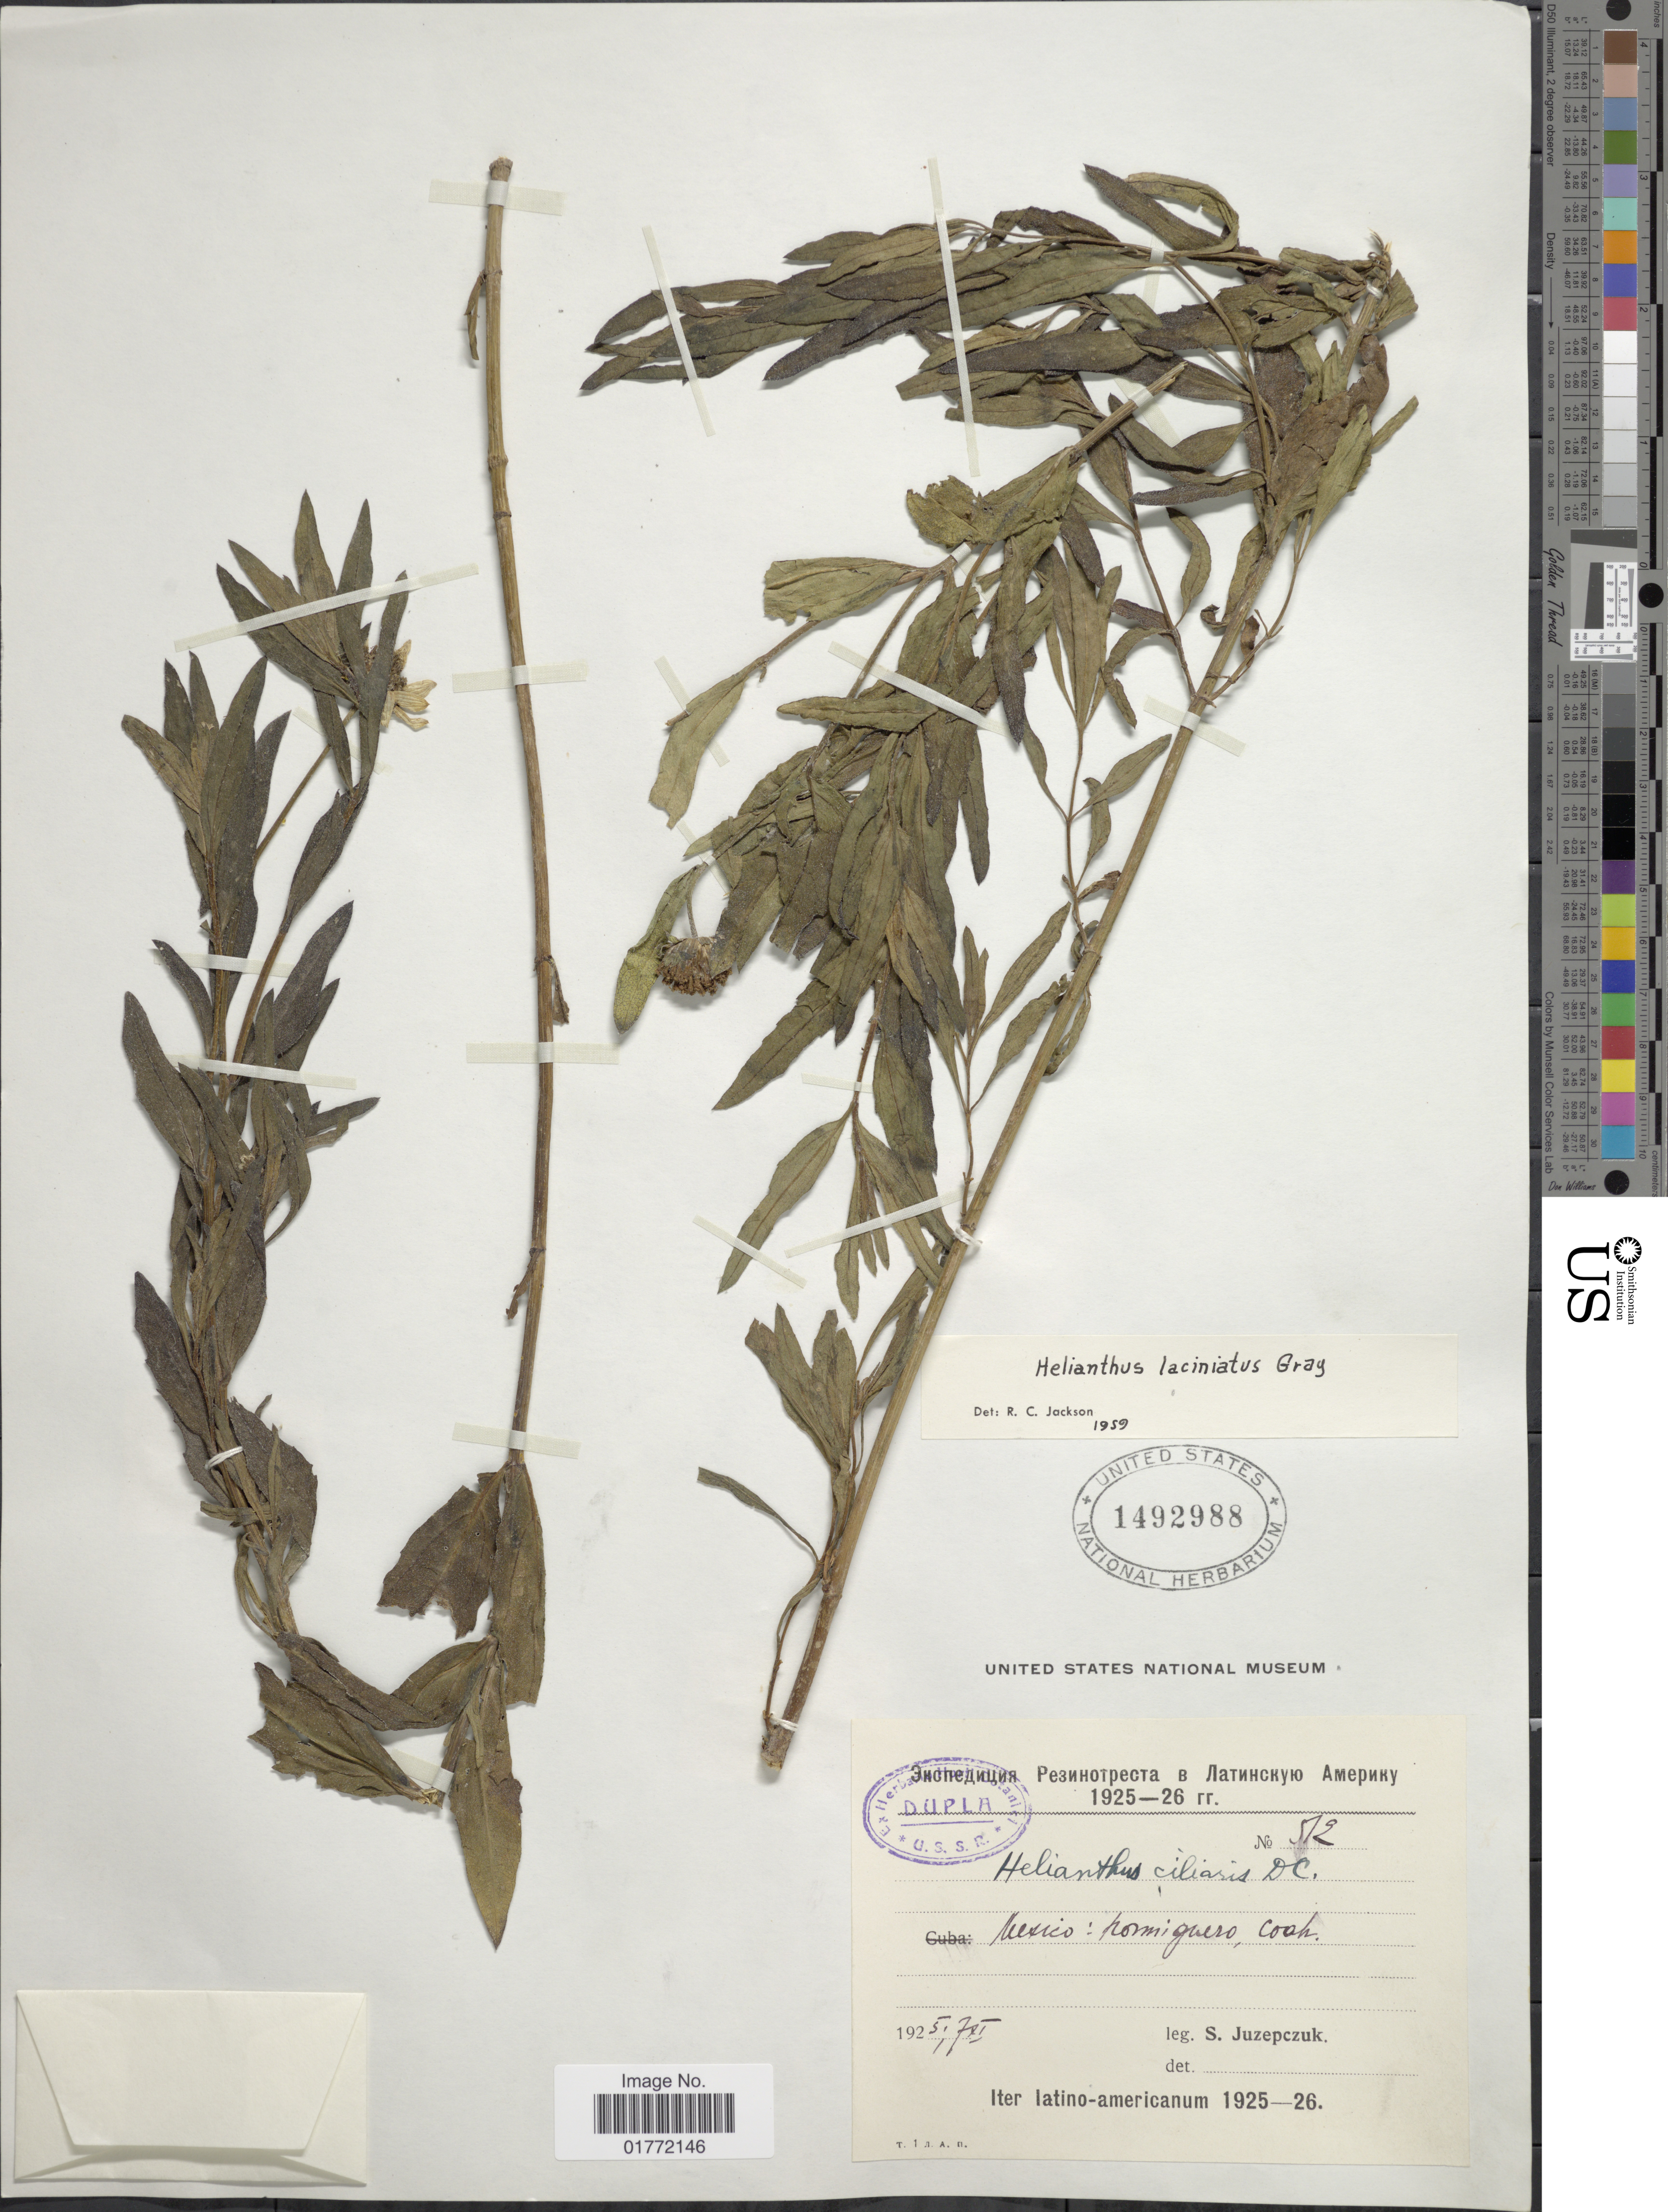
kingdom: Plantae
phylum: Tracheophyta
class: Magnoliopsida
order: Asterales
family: Asteraceae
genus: Helianthus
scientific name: Helianthus laciniatus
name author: A. Gray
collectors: S. Juzepezuk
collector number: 512*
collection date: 1925-02-07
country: Mexico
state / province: Coahuila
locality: Hormiguero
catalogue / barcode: US 1492988